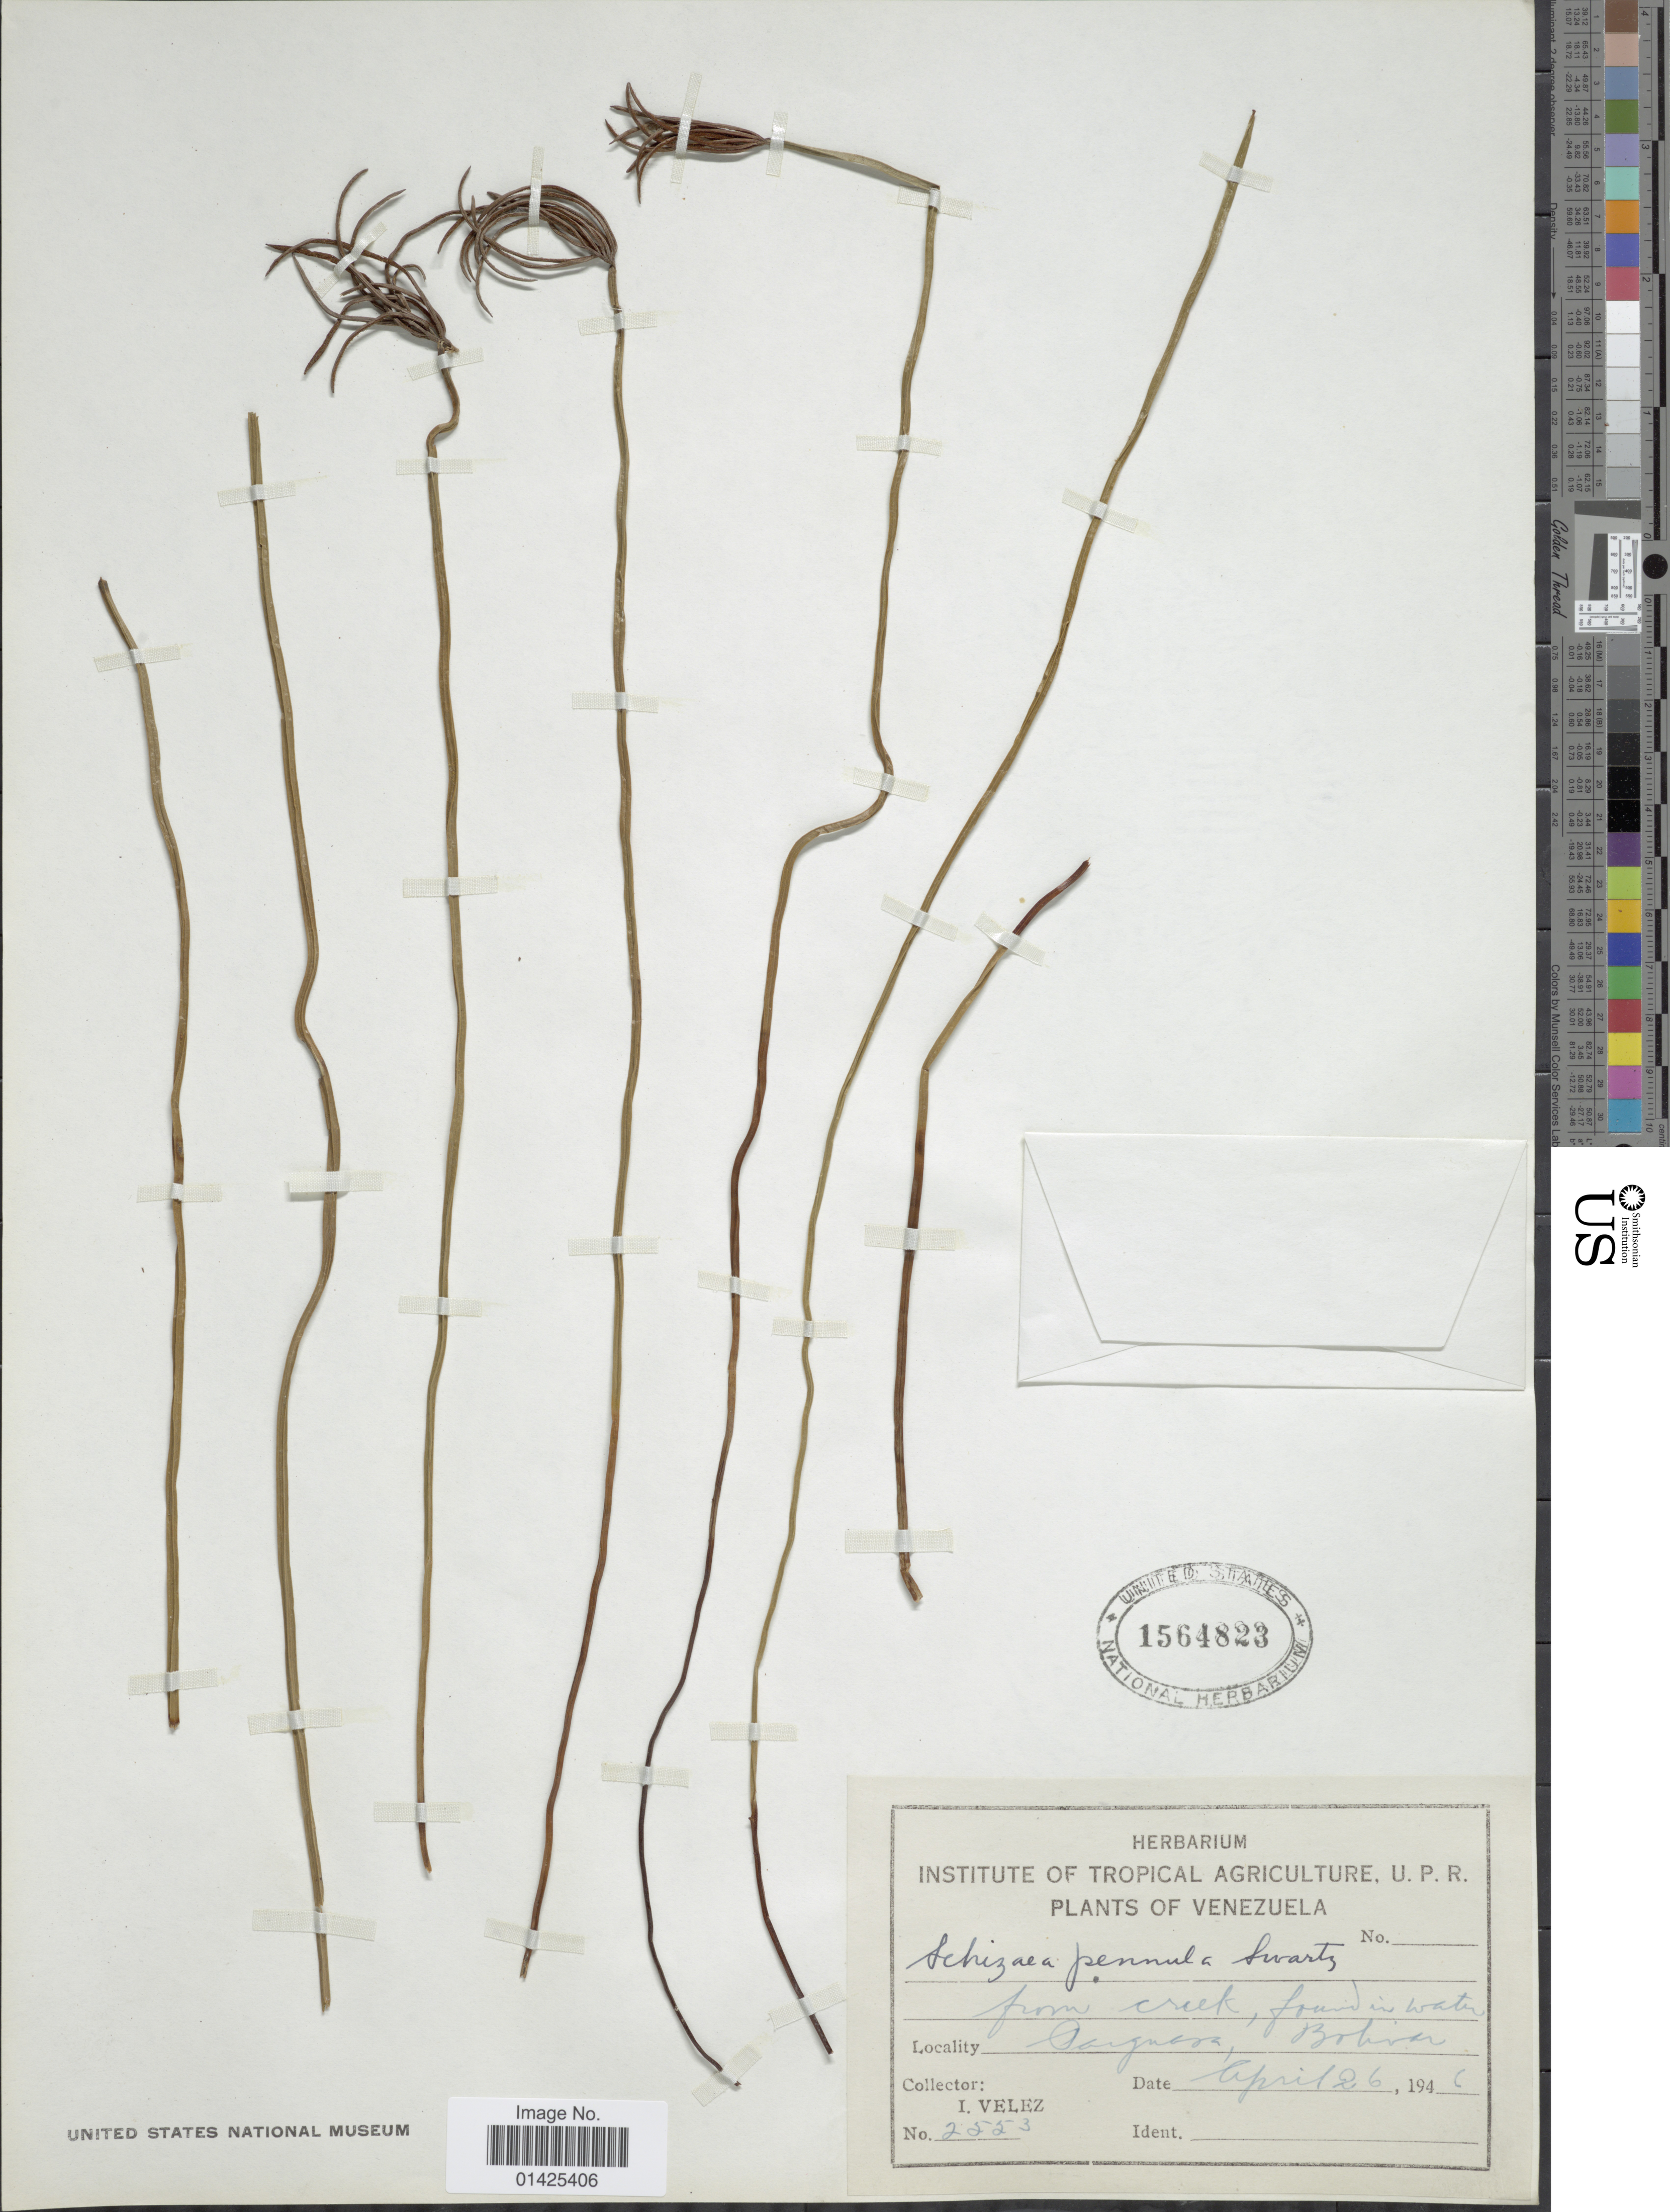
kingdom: Plantae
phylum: Tracheophyta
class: Polypodiopsida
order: Schizaeales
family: Schizaeaceae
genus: Actinostachys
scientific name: Actinostachys pennula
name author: (Sw.) Hook.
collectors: I. Velez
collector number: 2553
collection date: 1946-04-26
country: Venezuela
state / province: Amazonas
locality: Parguaza Bolivar.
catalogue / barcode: US 1564823